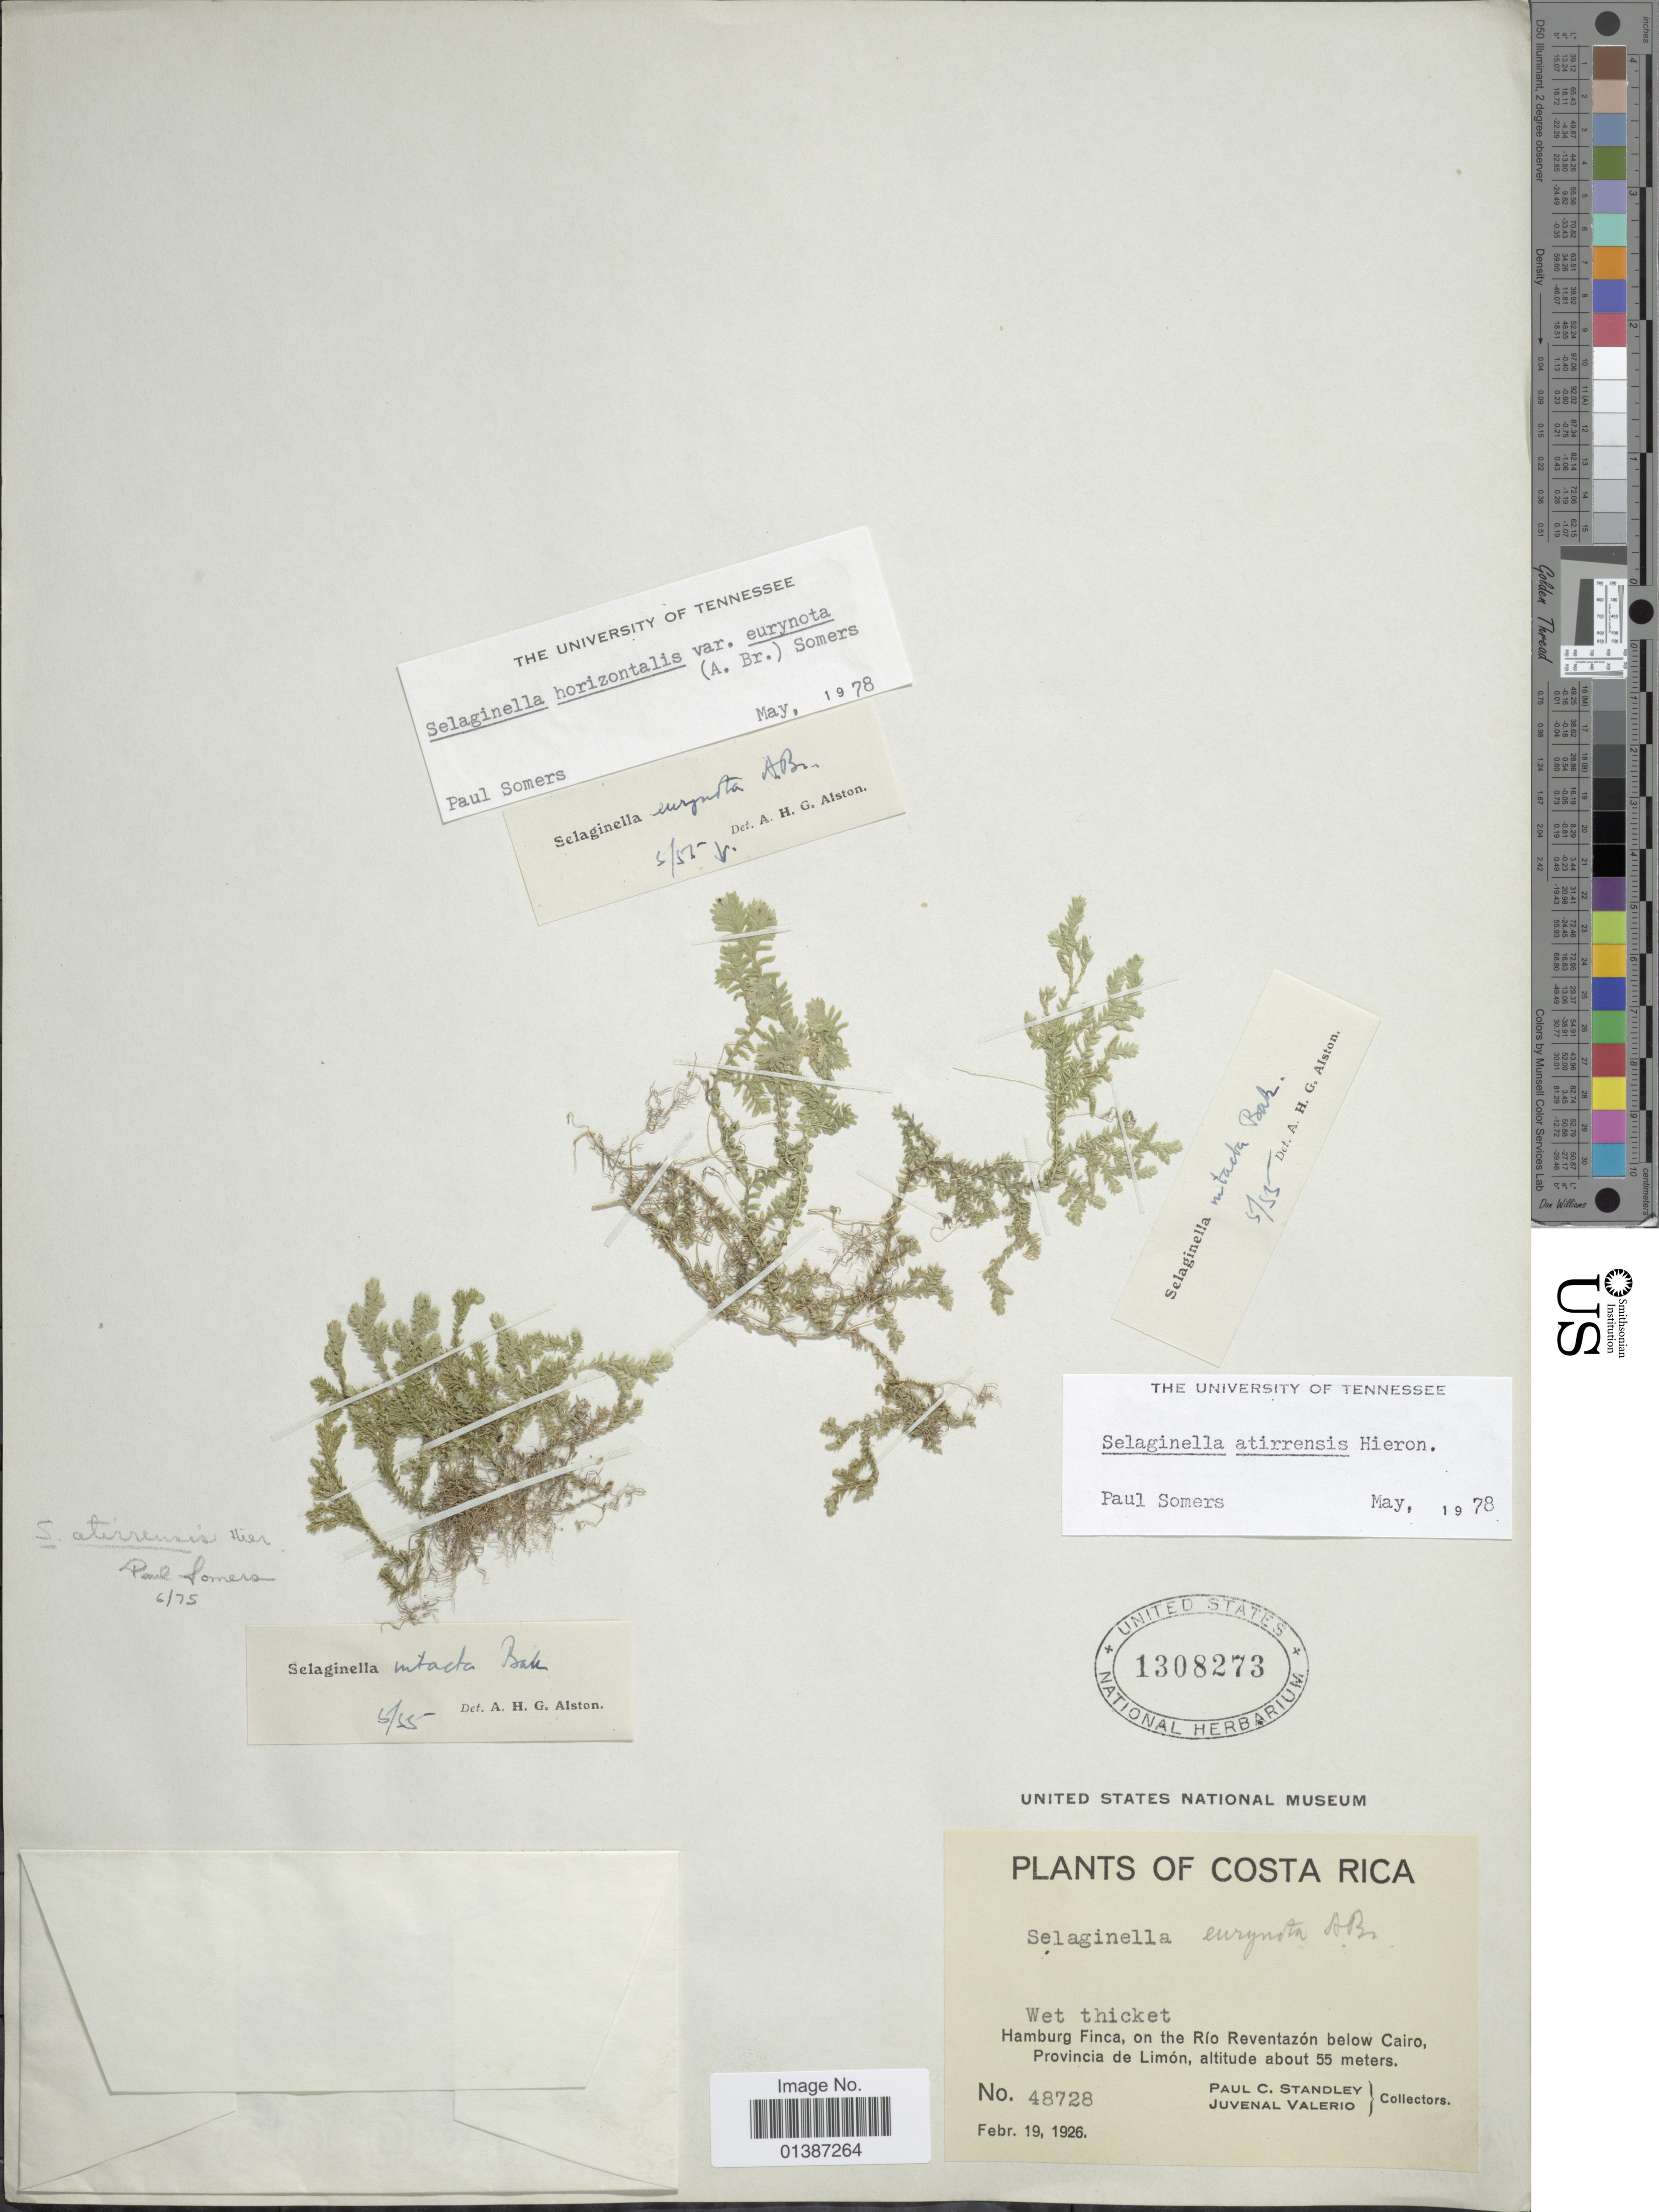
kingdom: Plantae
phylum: Tracheophyta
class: Lycopodiopsida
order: Selaginellales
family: Selaginellaceae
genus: Selaginella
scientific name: Selaginella atirrensis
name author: Hieron. in Engl. & Prantl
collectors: P. C. Standley & J. Valerio R.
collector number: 48728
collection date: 1926-02-19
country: Costa Rica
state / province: Limón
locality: Hamburg Finca, on the Río Reventazón below Cairo Provincia de Limón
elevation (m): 55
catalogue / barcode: US 1308273